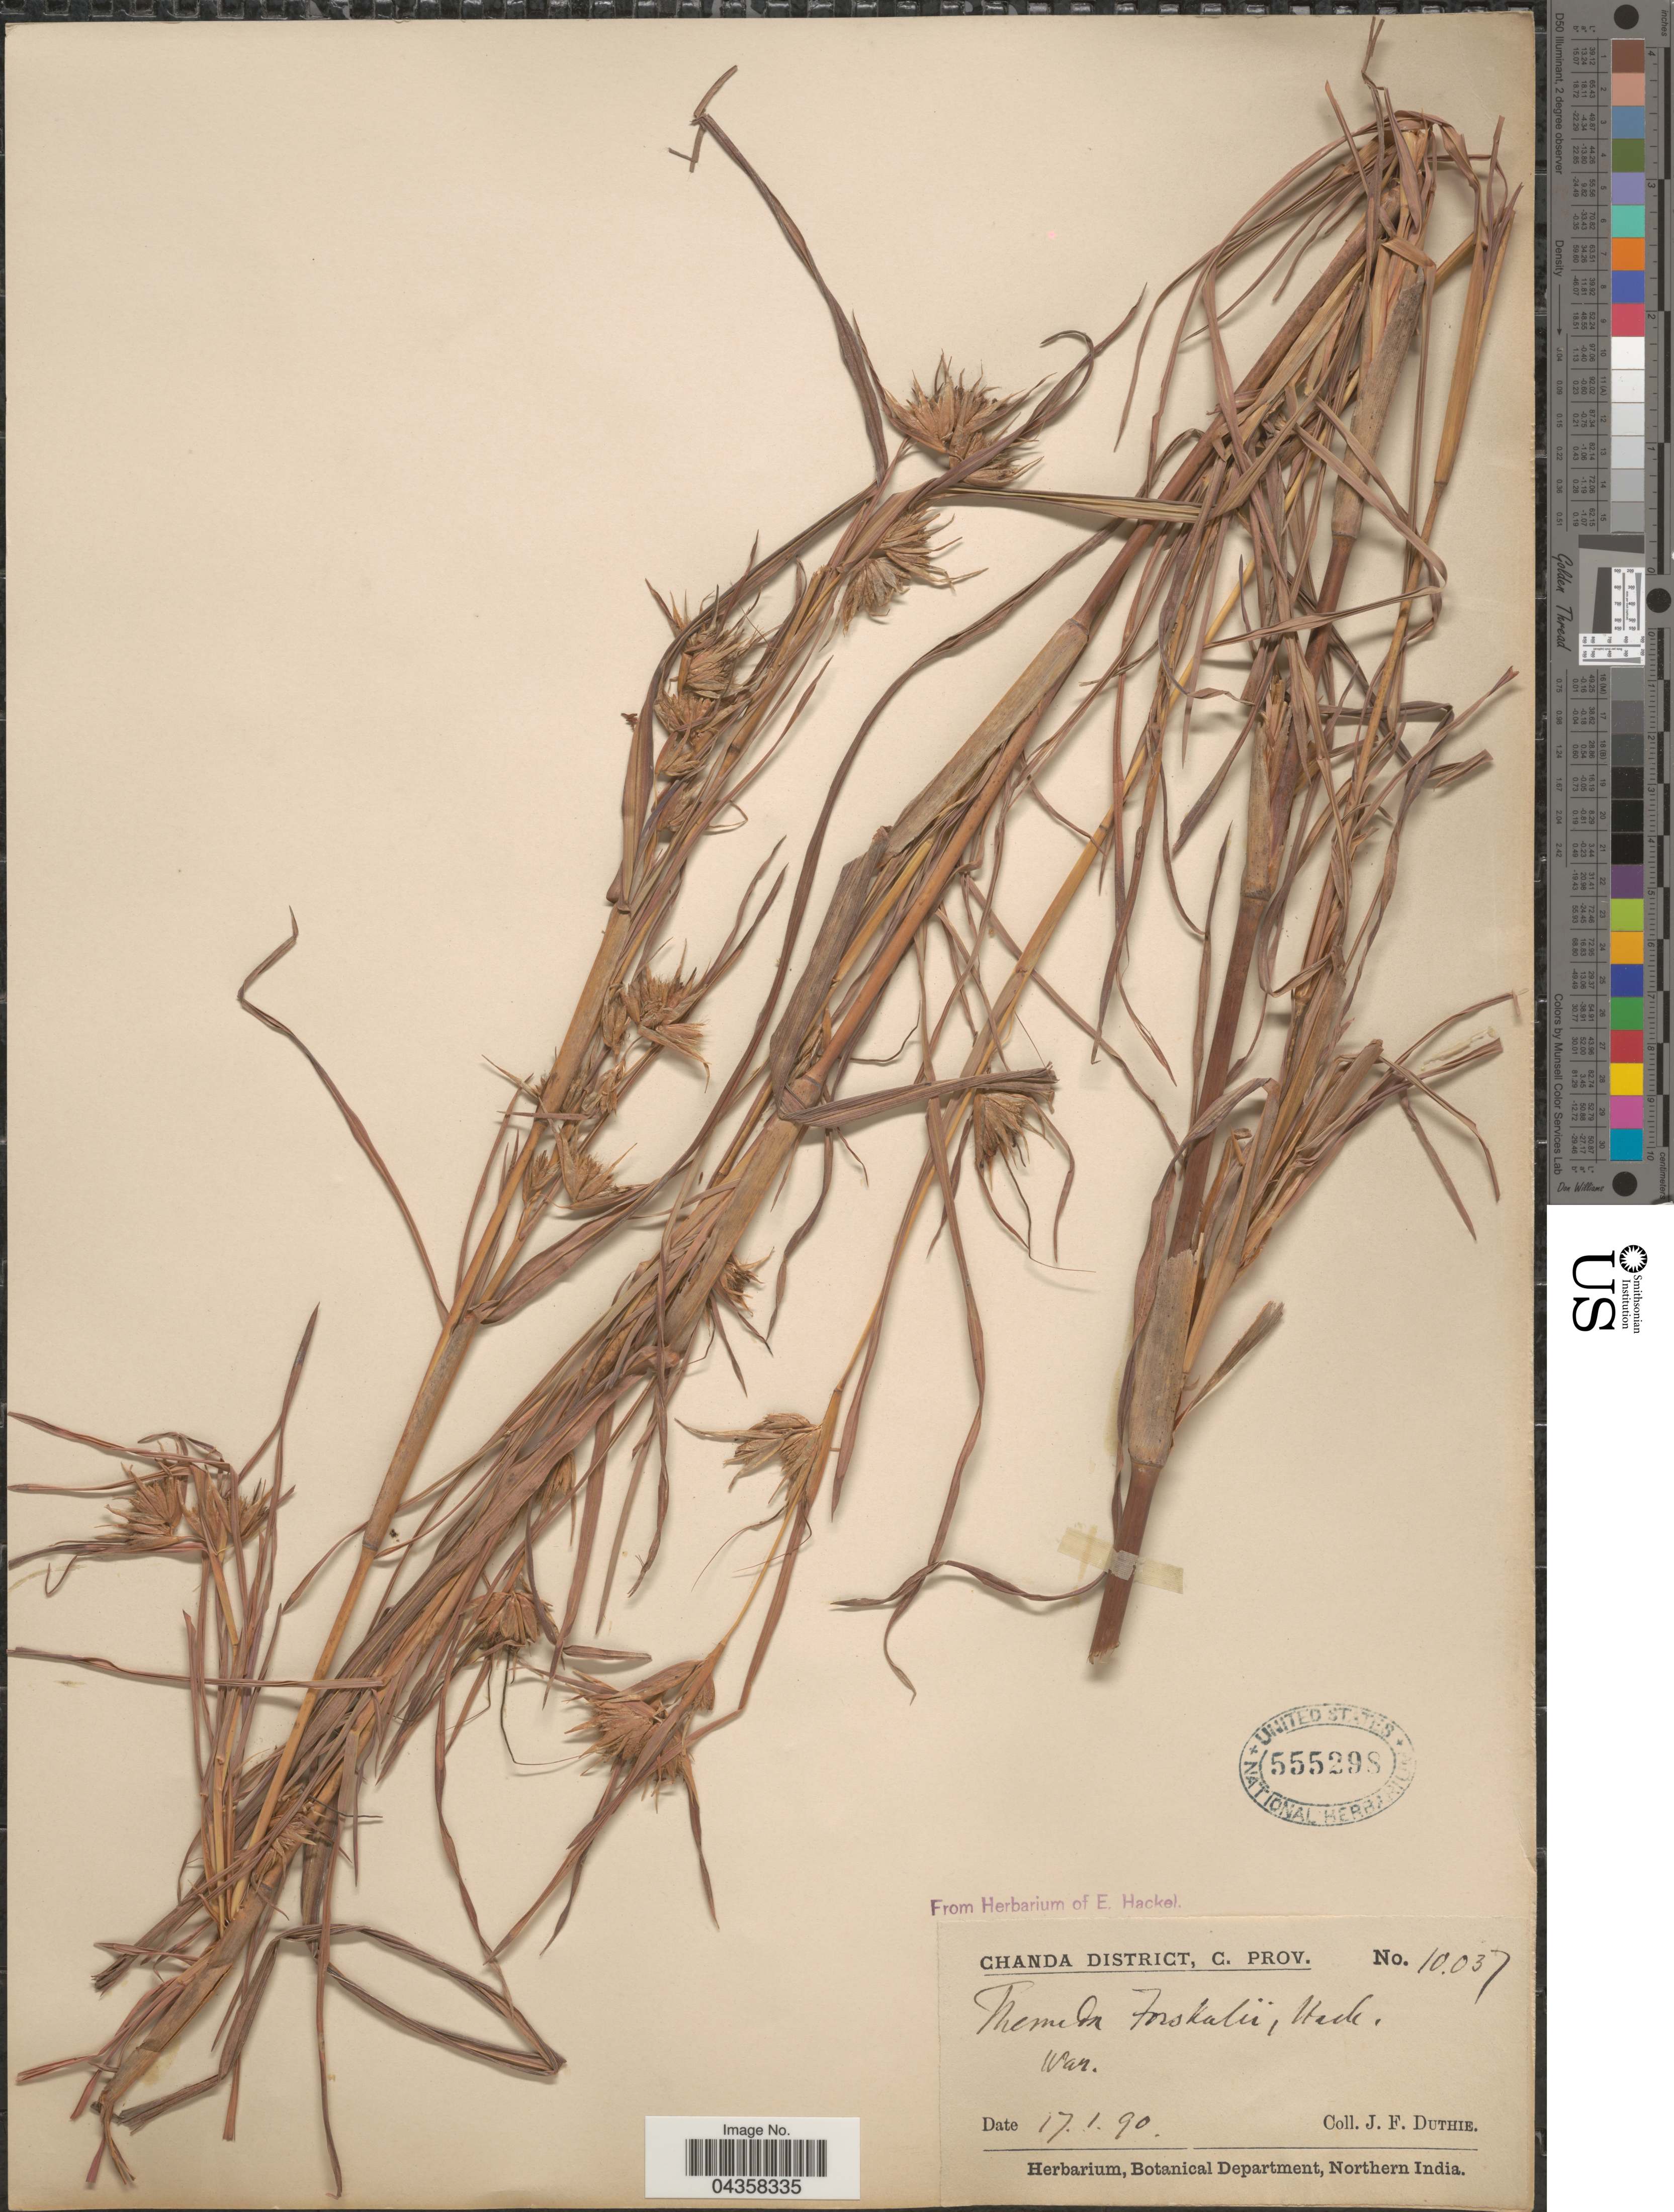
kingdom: Plantae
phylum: Tracheophyta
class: Liliopsida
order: Poales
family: Poaceae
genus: Themeda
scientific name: Themeda triandra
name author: Forssk.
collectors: J. F. Duthie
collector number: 10037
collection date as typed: Transcribed d/m/y: 17/1/90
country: India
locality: Chanda District, C. Prov.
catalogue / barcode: US 555298